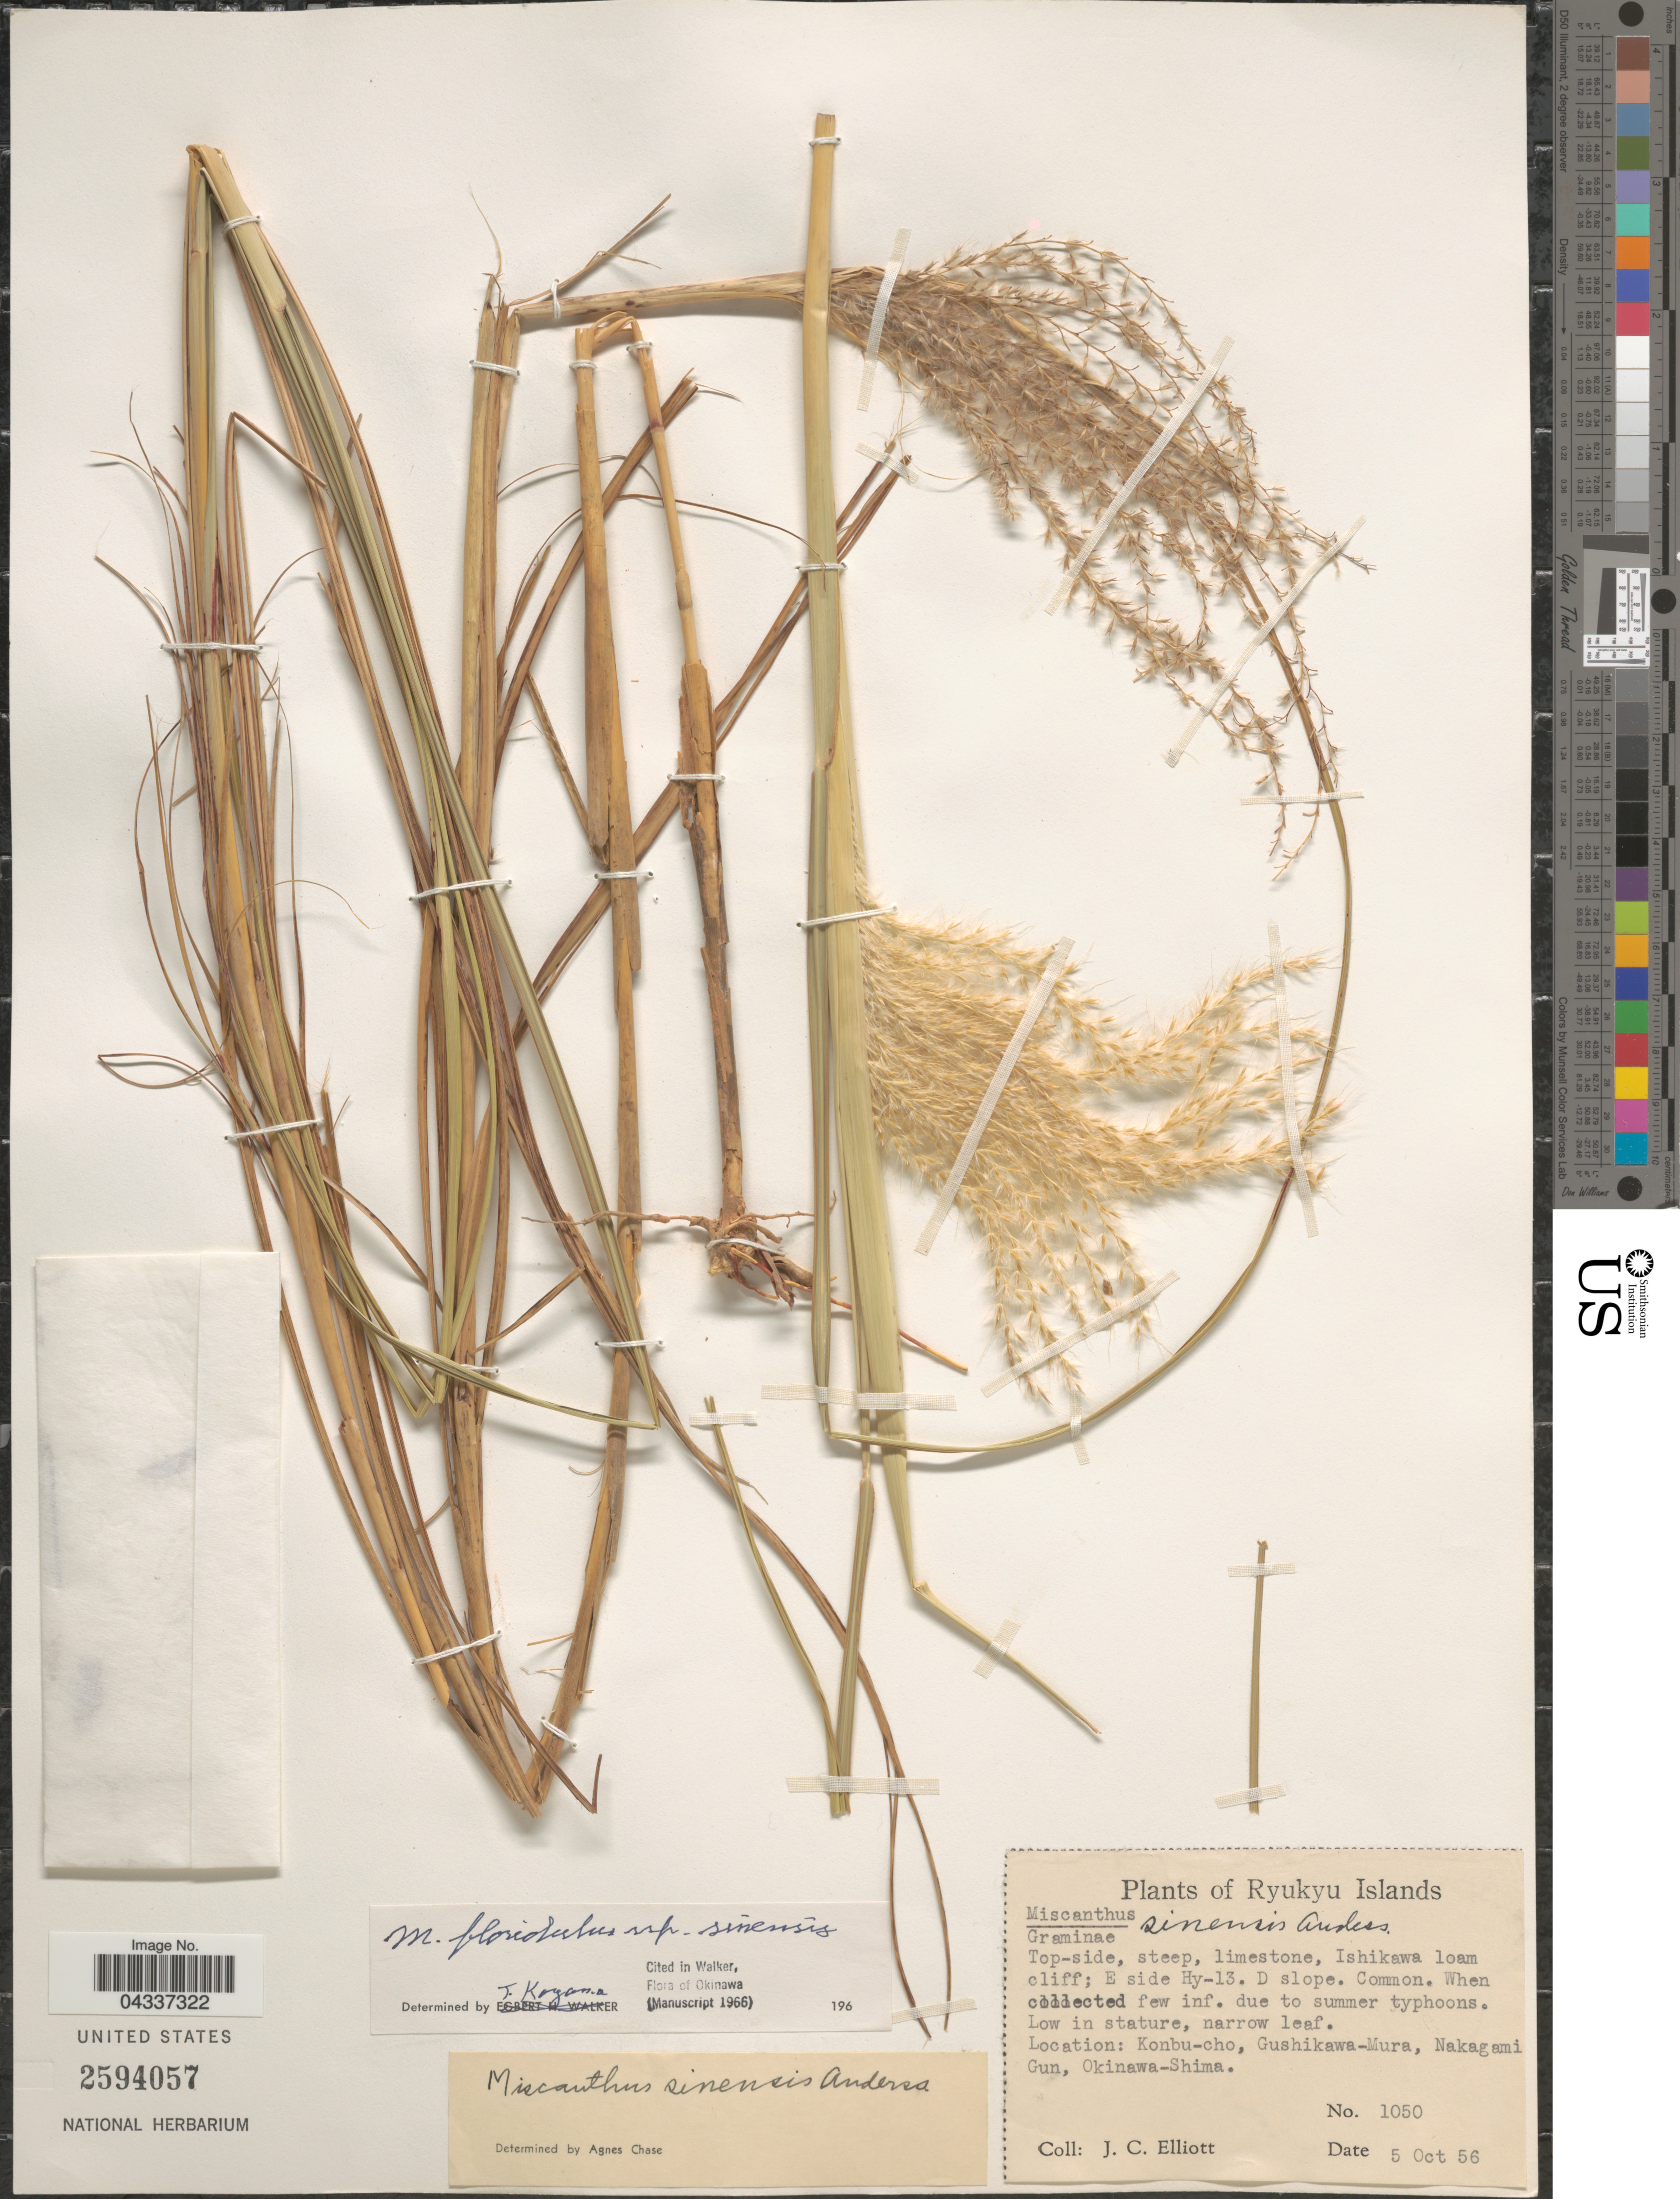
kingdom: Plantae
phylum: Tracheophyta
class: Liliopsida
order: Poales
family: Poaceae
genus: Miscanthus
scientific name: Miscanthus floridulus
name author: (Labill.) Warb.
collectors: J. C. Elliott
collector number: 1050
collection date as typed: Transcribed d/m/y: 5/10/56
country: Japan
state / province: Okinawa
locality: Ryukyu Islands. E side Hy-13. Konbu-cho, Gushikawa-Mura, Nakagami Gun, Okinawa-Shima.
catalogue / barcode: US 2594057